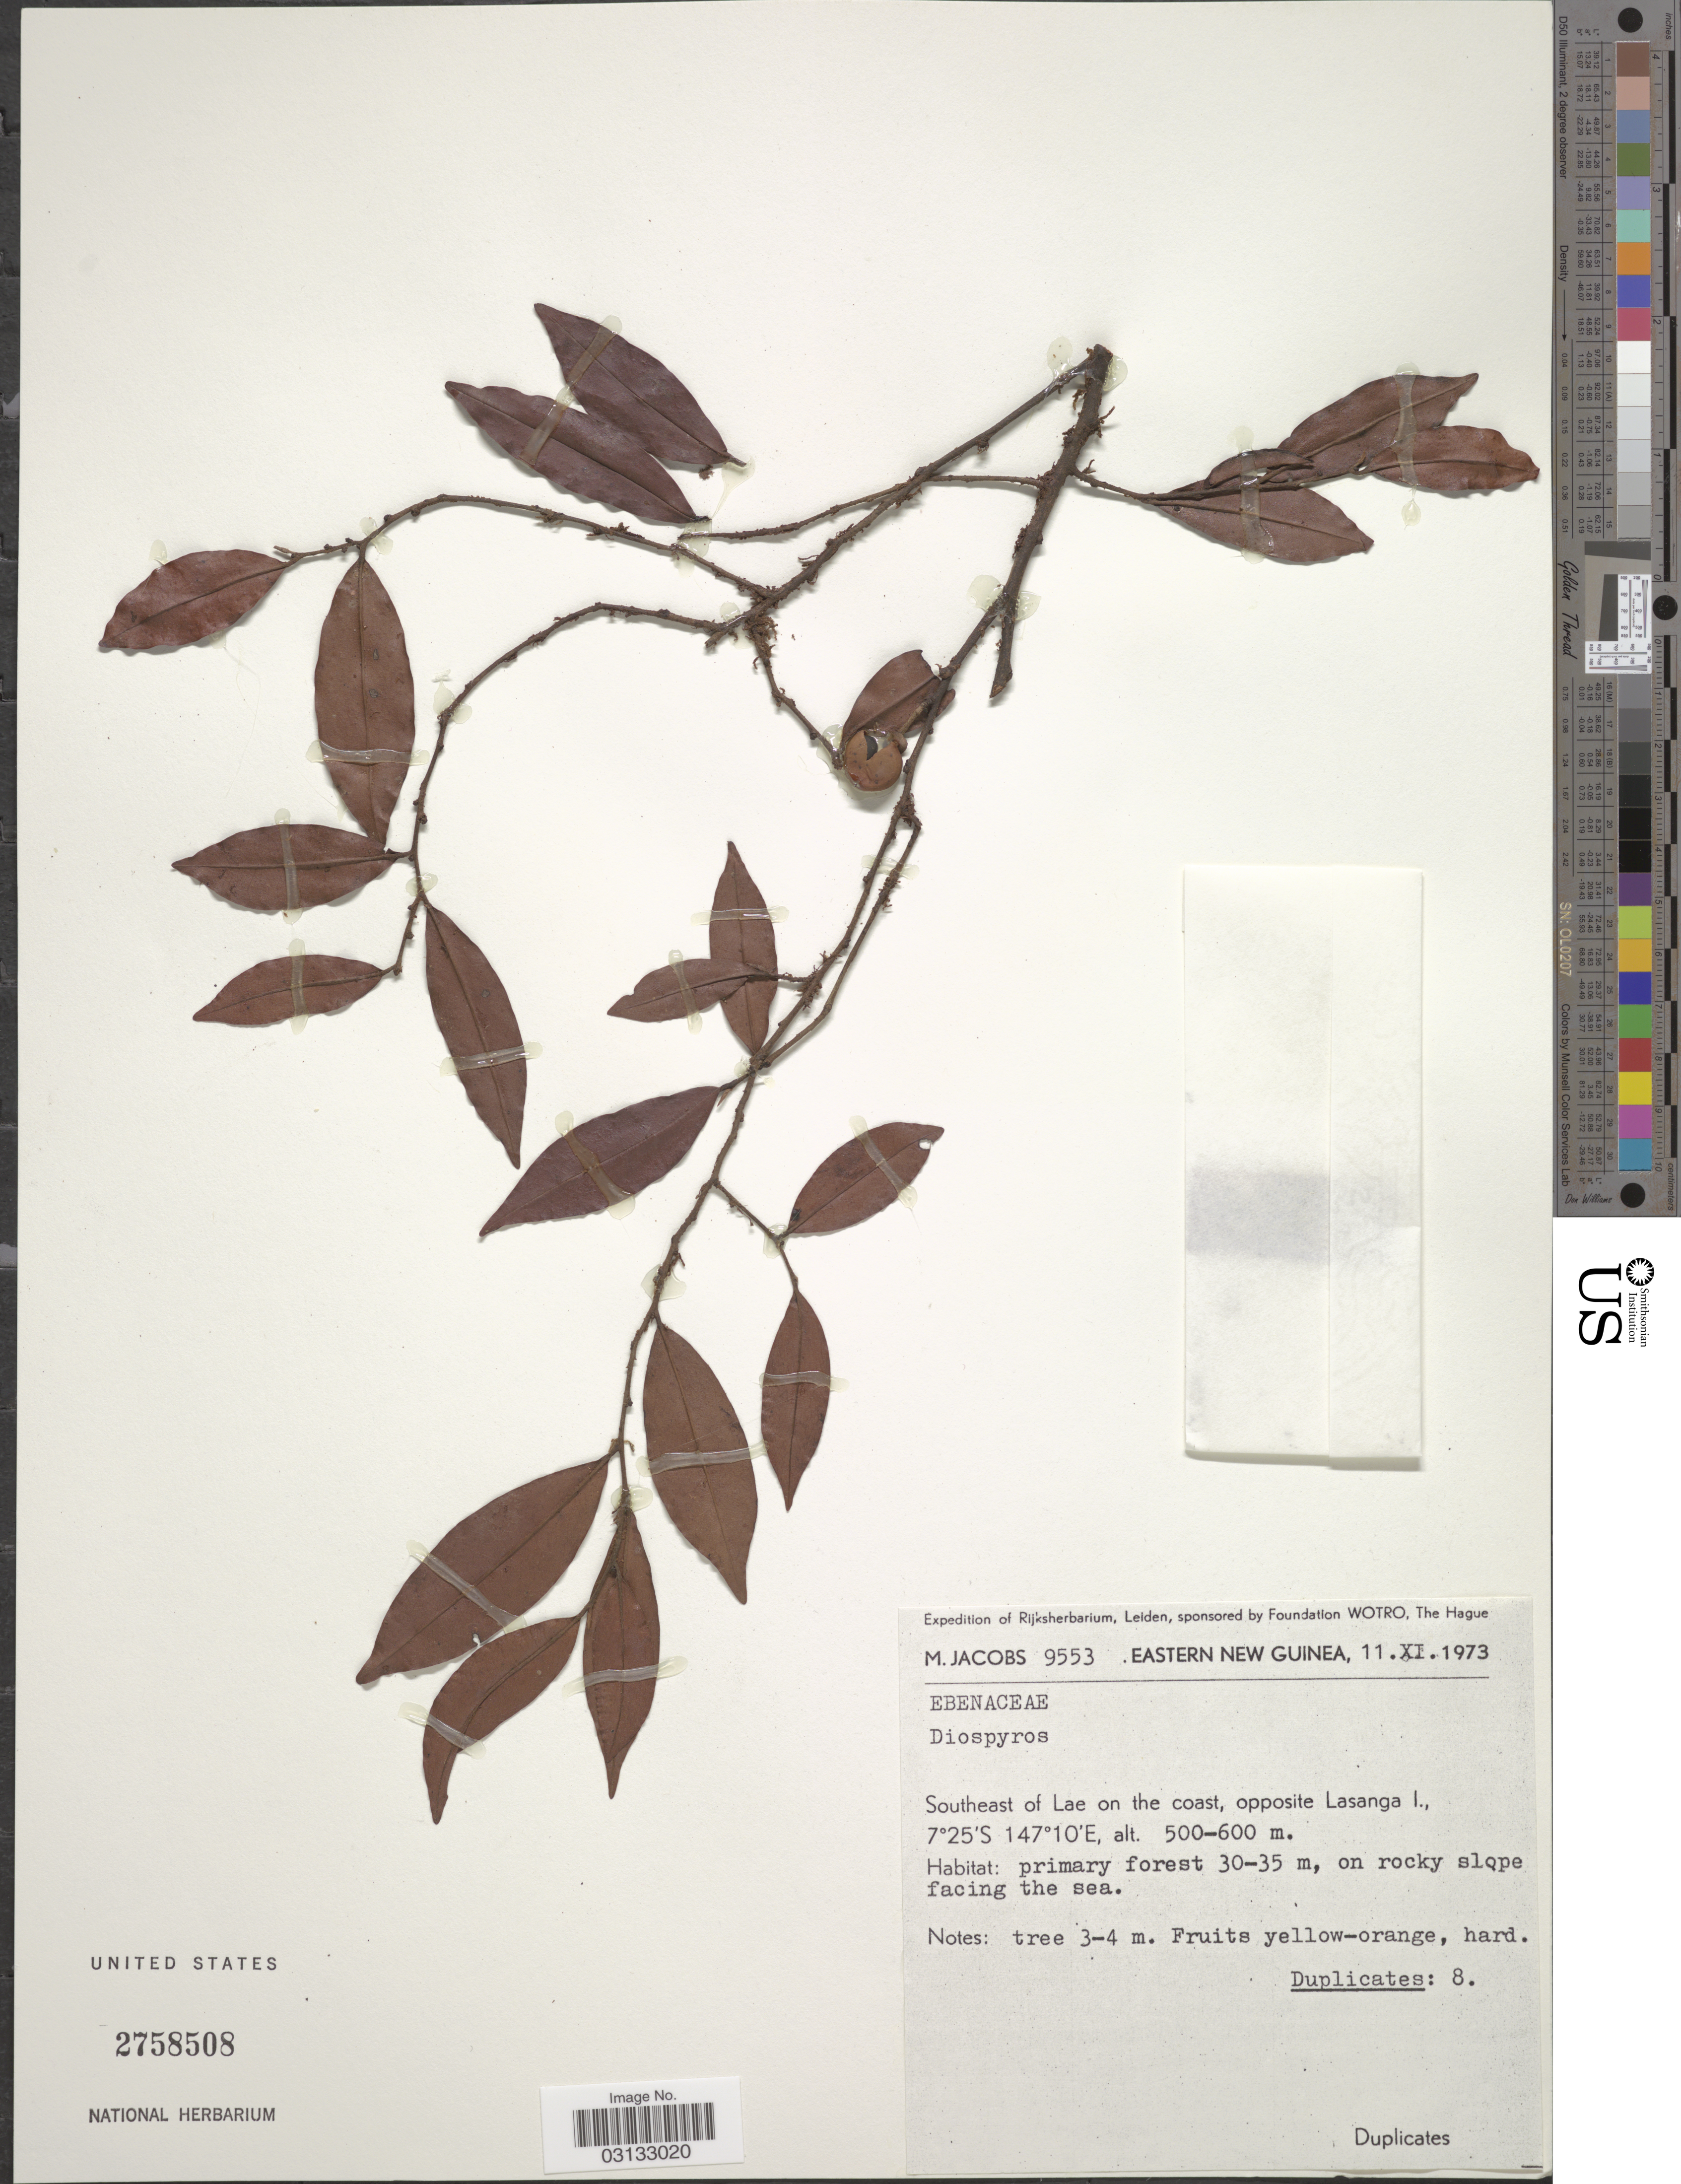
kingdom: Plantae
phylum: Tracheophyta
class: Magnoliopsida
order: Ericales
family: Ebenaceae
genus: Diospyros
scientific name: Diospyros sp.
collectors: M. Jacobs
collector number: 9553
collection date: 1973-11-11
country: Papua New Guinea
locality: Eastern New Guinea, Southeast of Lae on the coast, opposite Lasanga I.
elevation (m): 500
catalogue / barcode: US 2758508